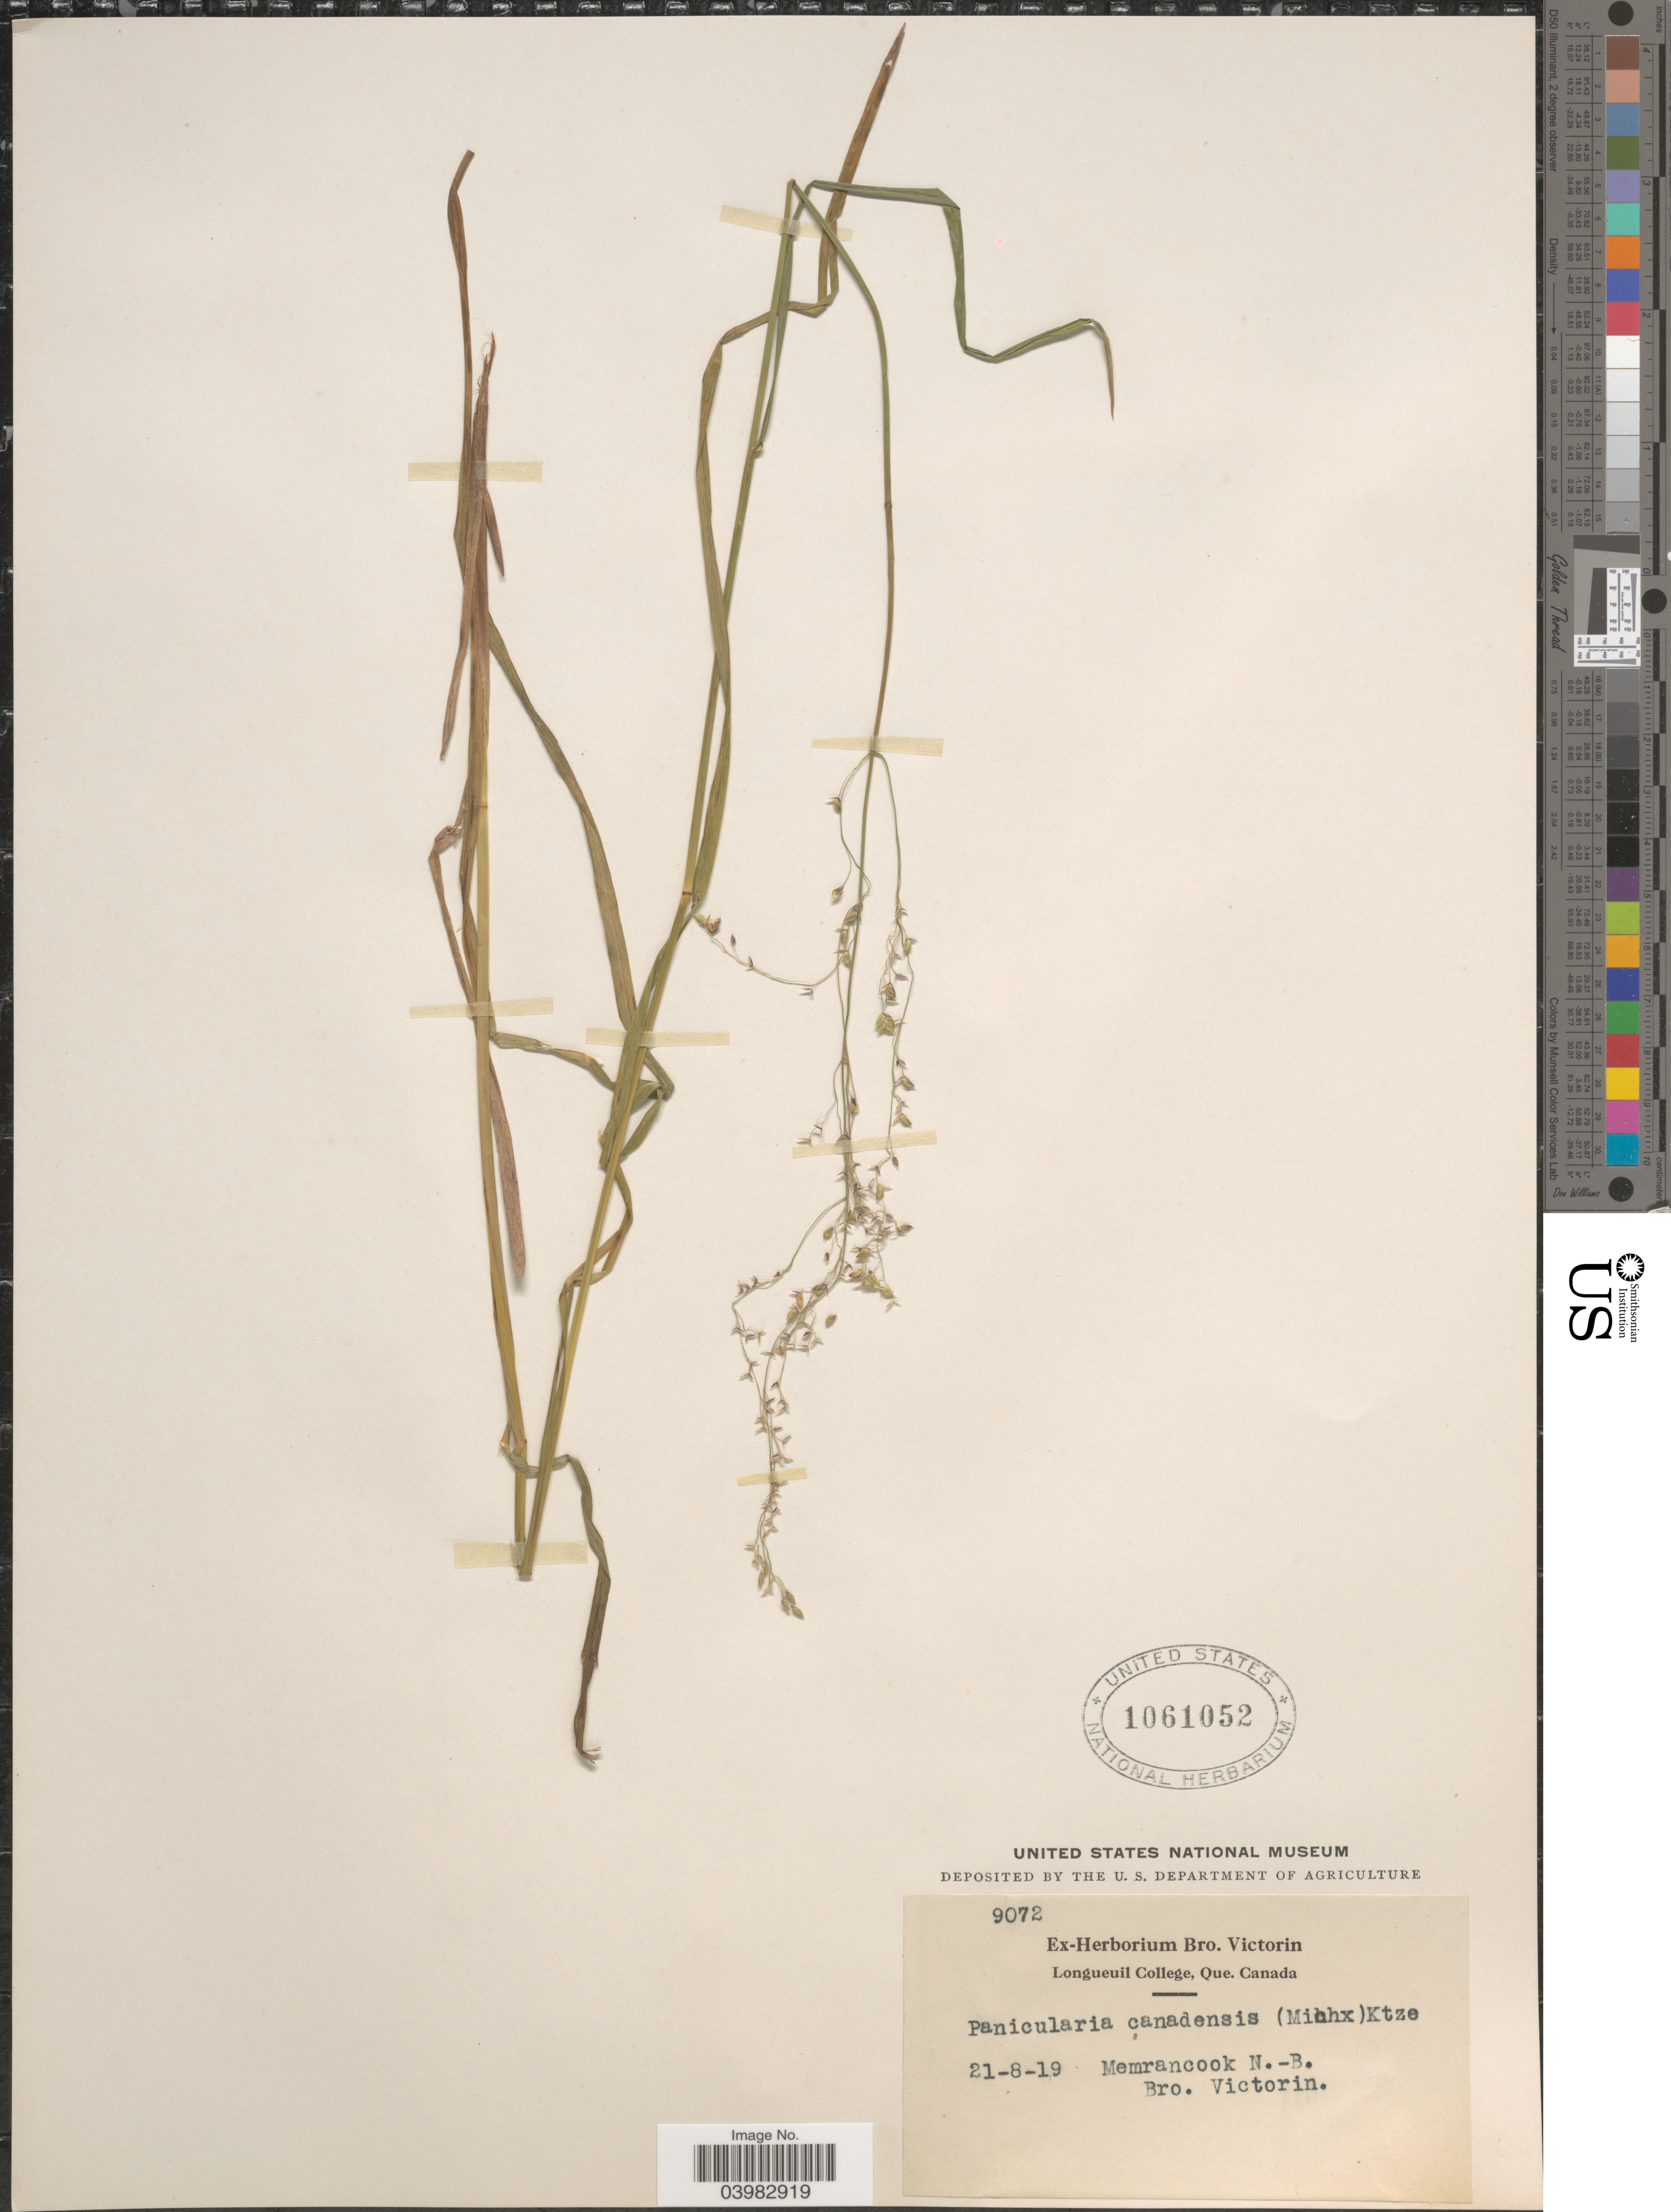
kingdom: Plantae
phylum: Tracheophyta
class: Liliopsida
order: Poales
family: Poaceae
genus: Glyceria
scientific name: Glyceria canadensis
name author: (Michx.) Trin.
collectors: B. Victorin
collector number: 9072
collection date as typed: Transcribed d/m/y: 21/8/19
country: Canada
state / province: New Brunswick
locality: Memrancook.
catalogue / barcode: US 1061052